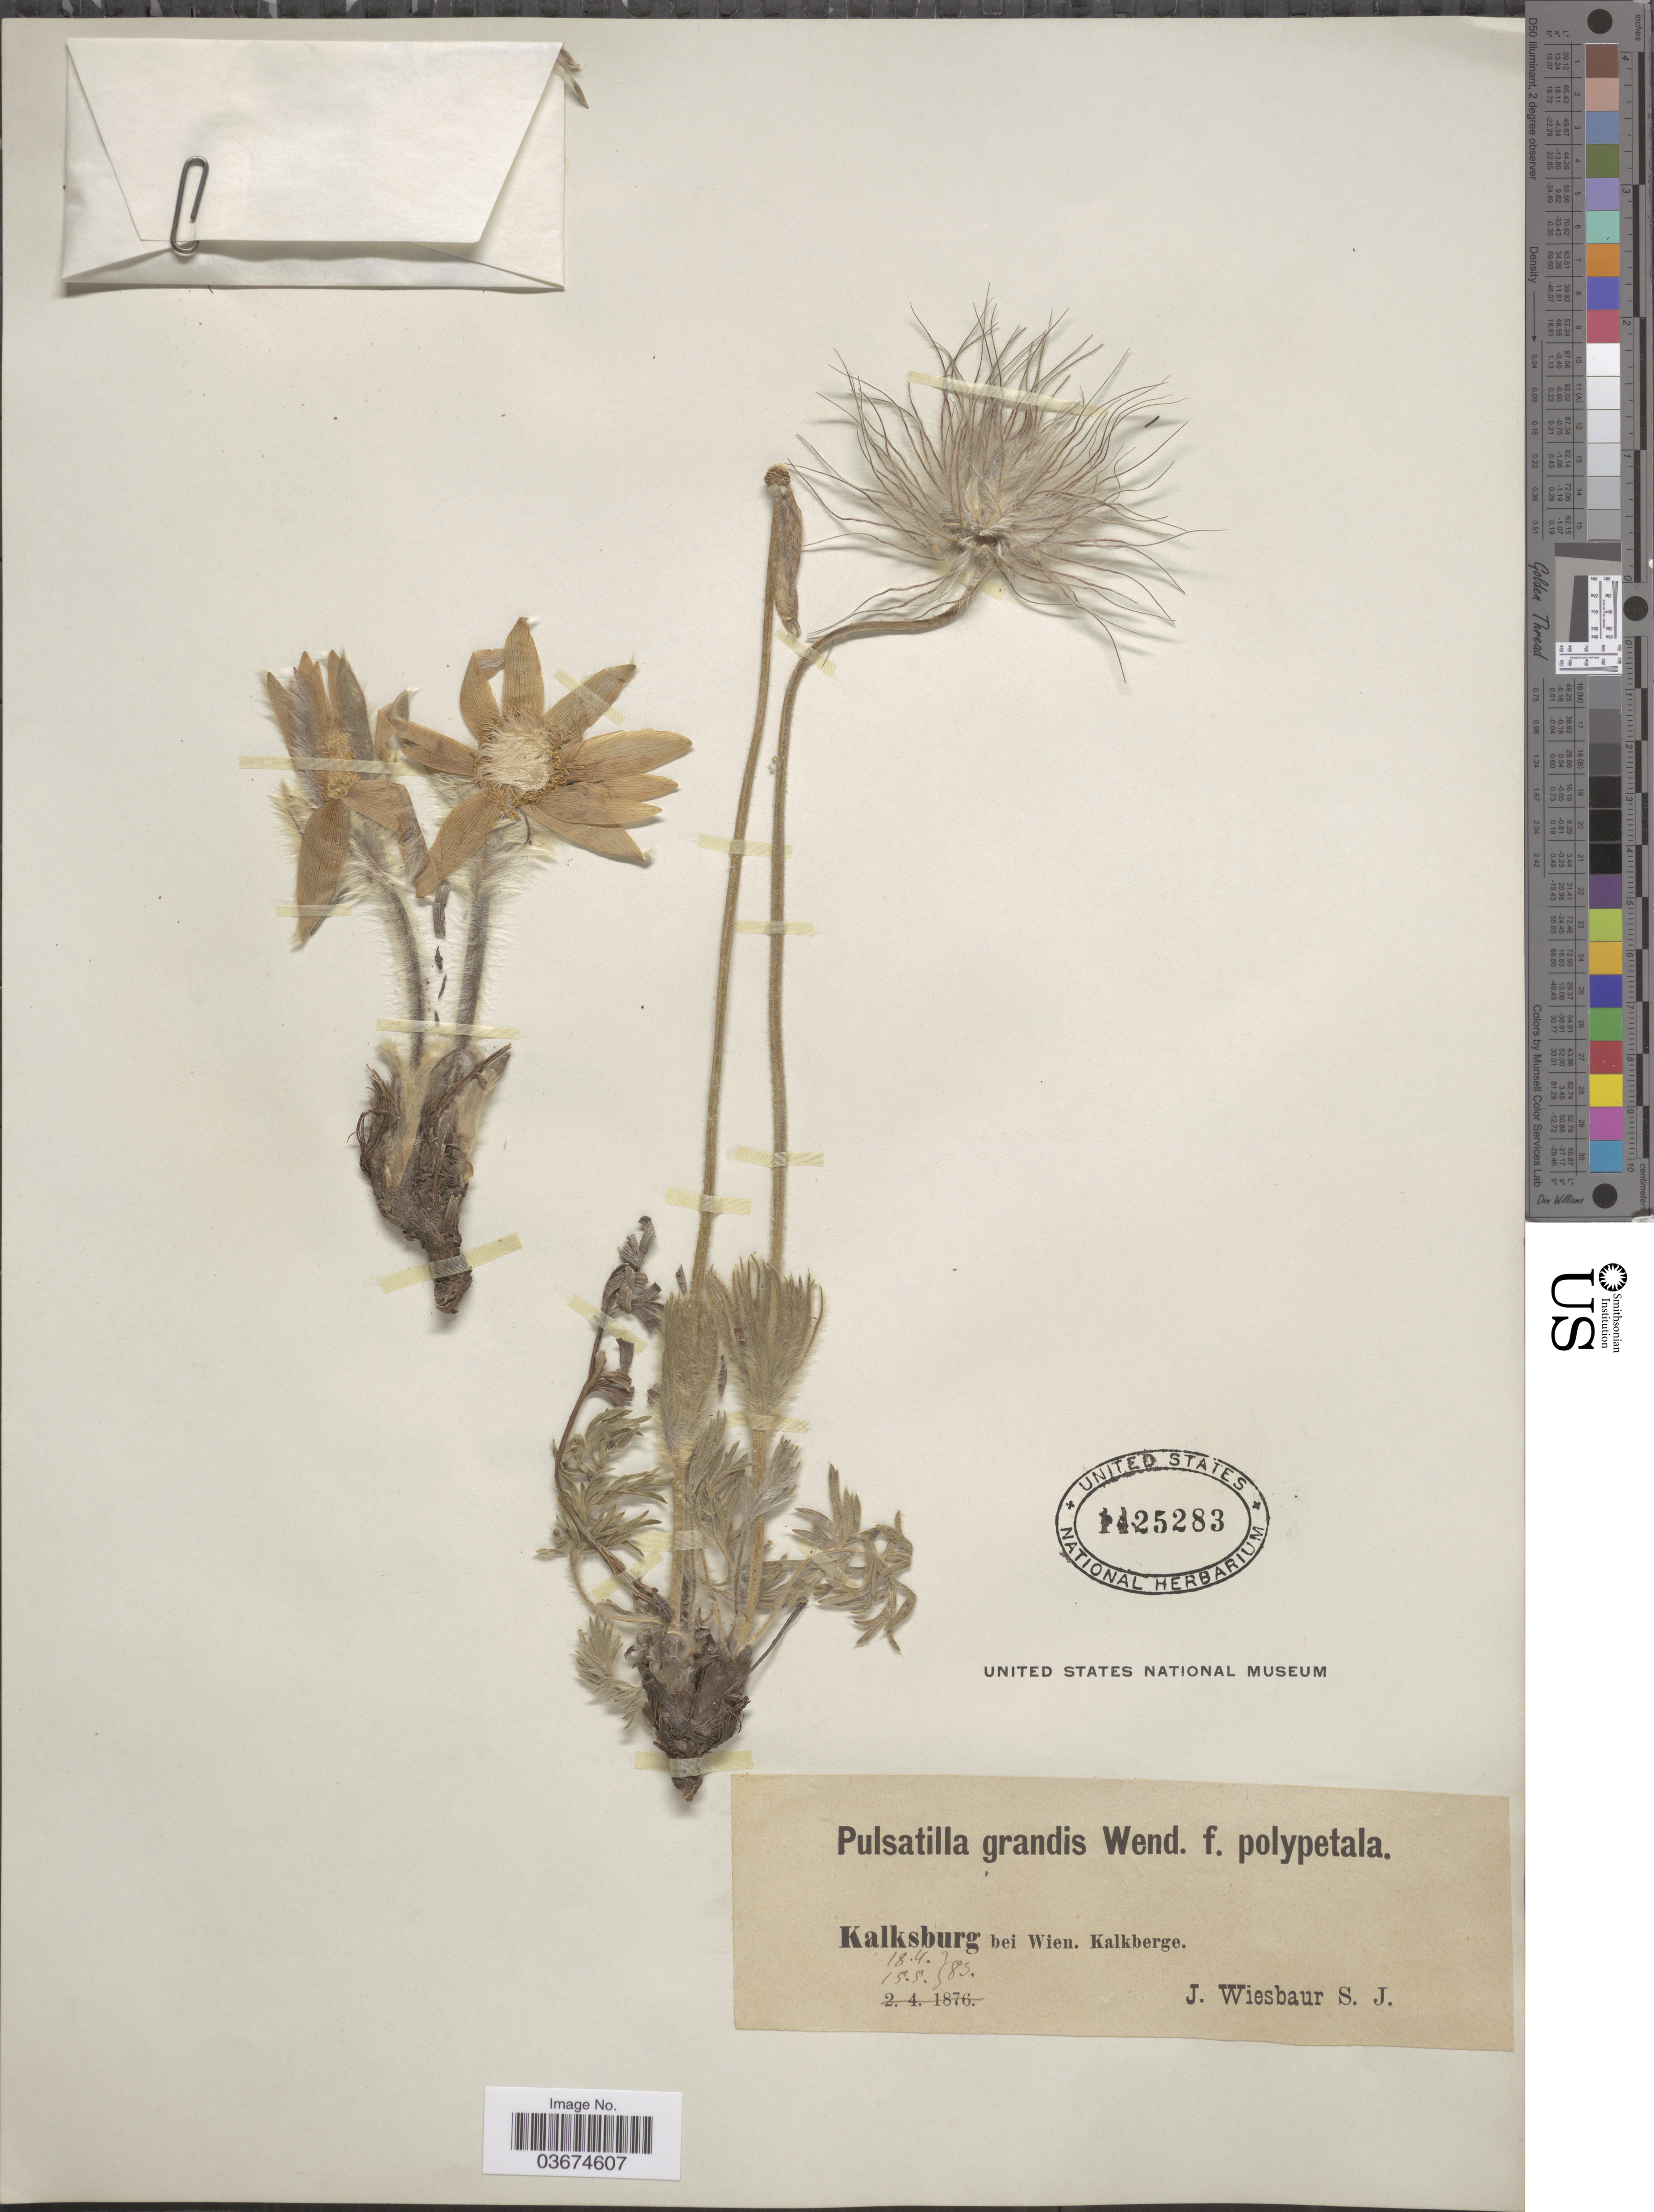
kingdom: Plantae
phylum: Tracheophyta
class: Magnoliopsida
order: Ranunculales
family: Ranunculaceae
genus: Pulsatilla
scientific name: Pulsatilla grandis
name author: Wender.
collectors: J. Wiesbaur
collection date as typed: Transcribed d/m/y: 18/4/85 to 15/5/85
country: Austria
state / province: Wien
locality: Kalksburg bei Wien. Kalkberge.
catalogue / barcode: US 1425283